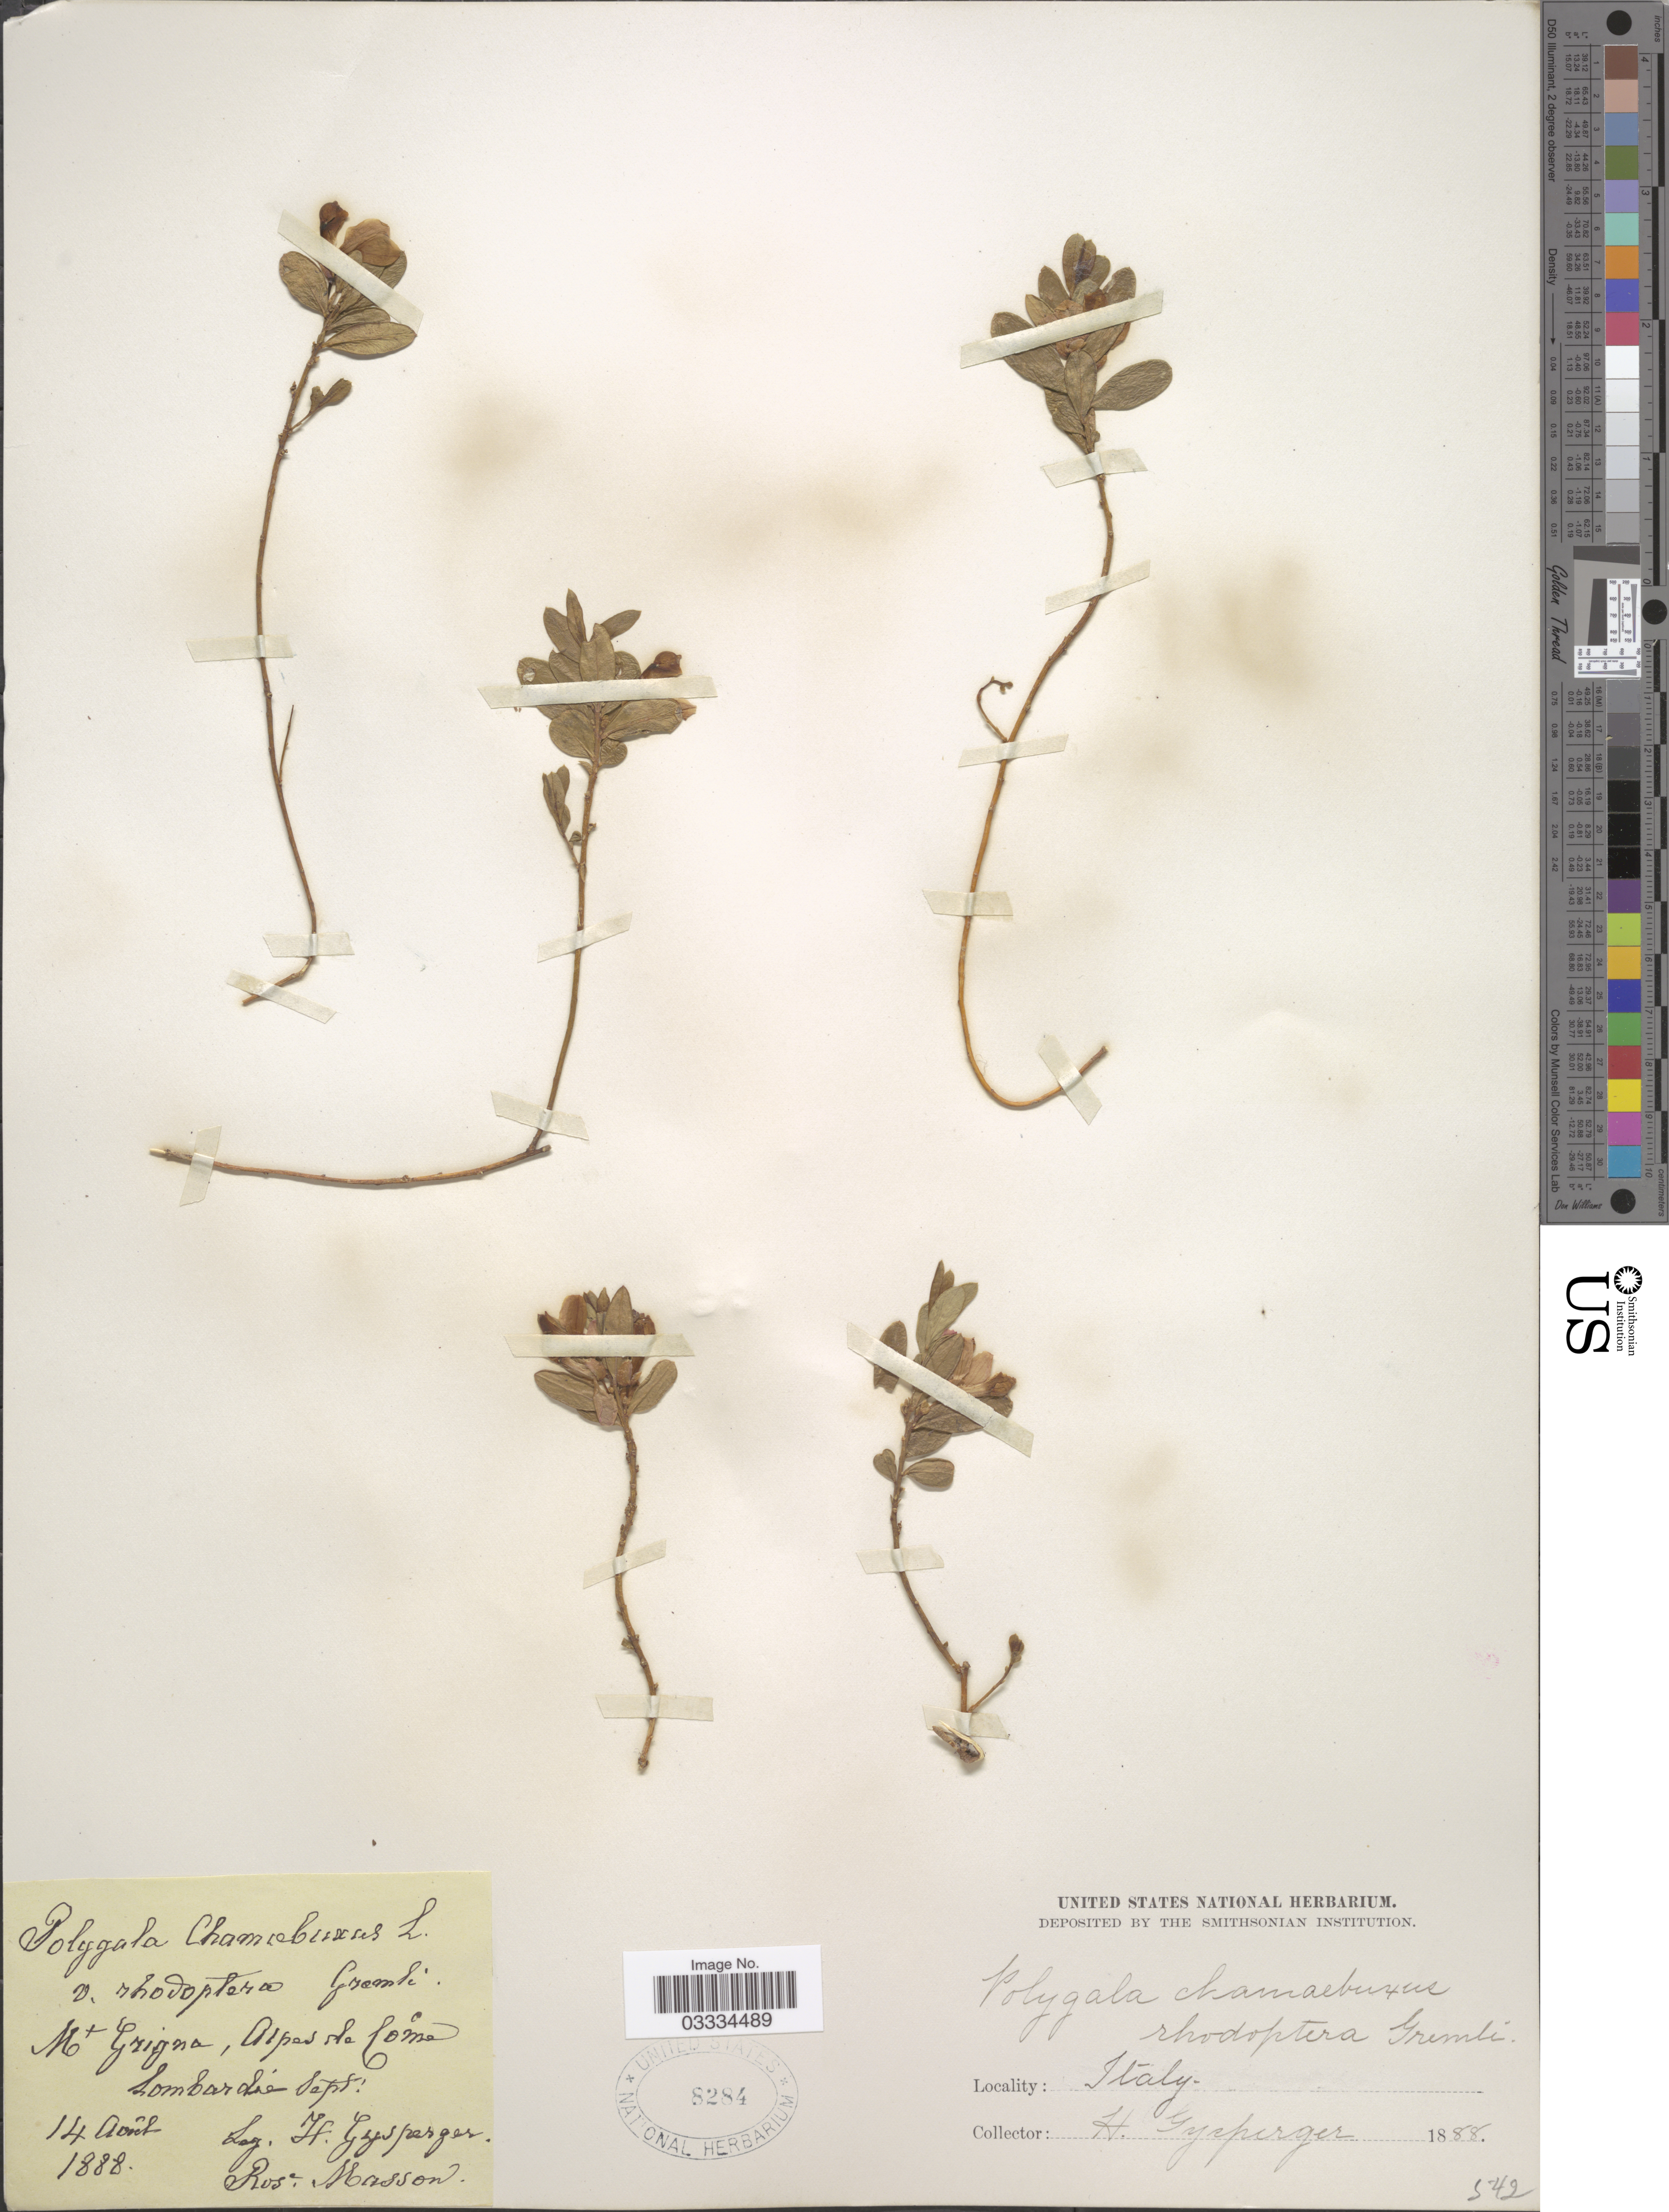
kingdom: Plantae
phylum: Tracheophyta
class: Magnoliopsida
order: Fabales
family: Polygalaceae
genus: Polygaloides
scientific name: Polygaloides chamaebuxus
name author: (L.) O. Schwarz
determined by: Strong, Mark T., (BOT), Smithsonian Institution - National Museum of Natural History (UNITED STATES)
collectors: H. Gysperger & R. Masson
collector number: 542?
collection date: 1888-04-14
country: Italy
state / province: Lombardy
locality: Mt Grigna, Alpes de Como. Lombardie Sept.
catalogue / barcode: US 8284